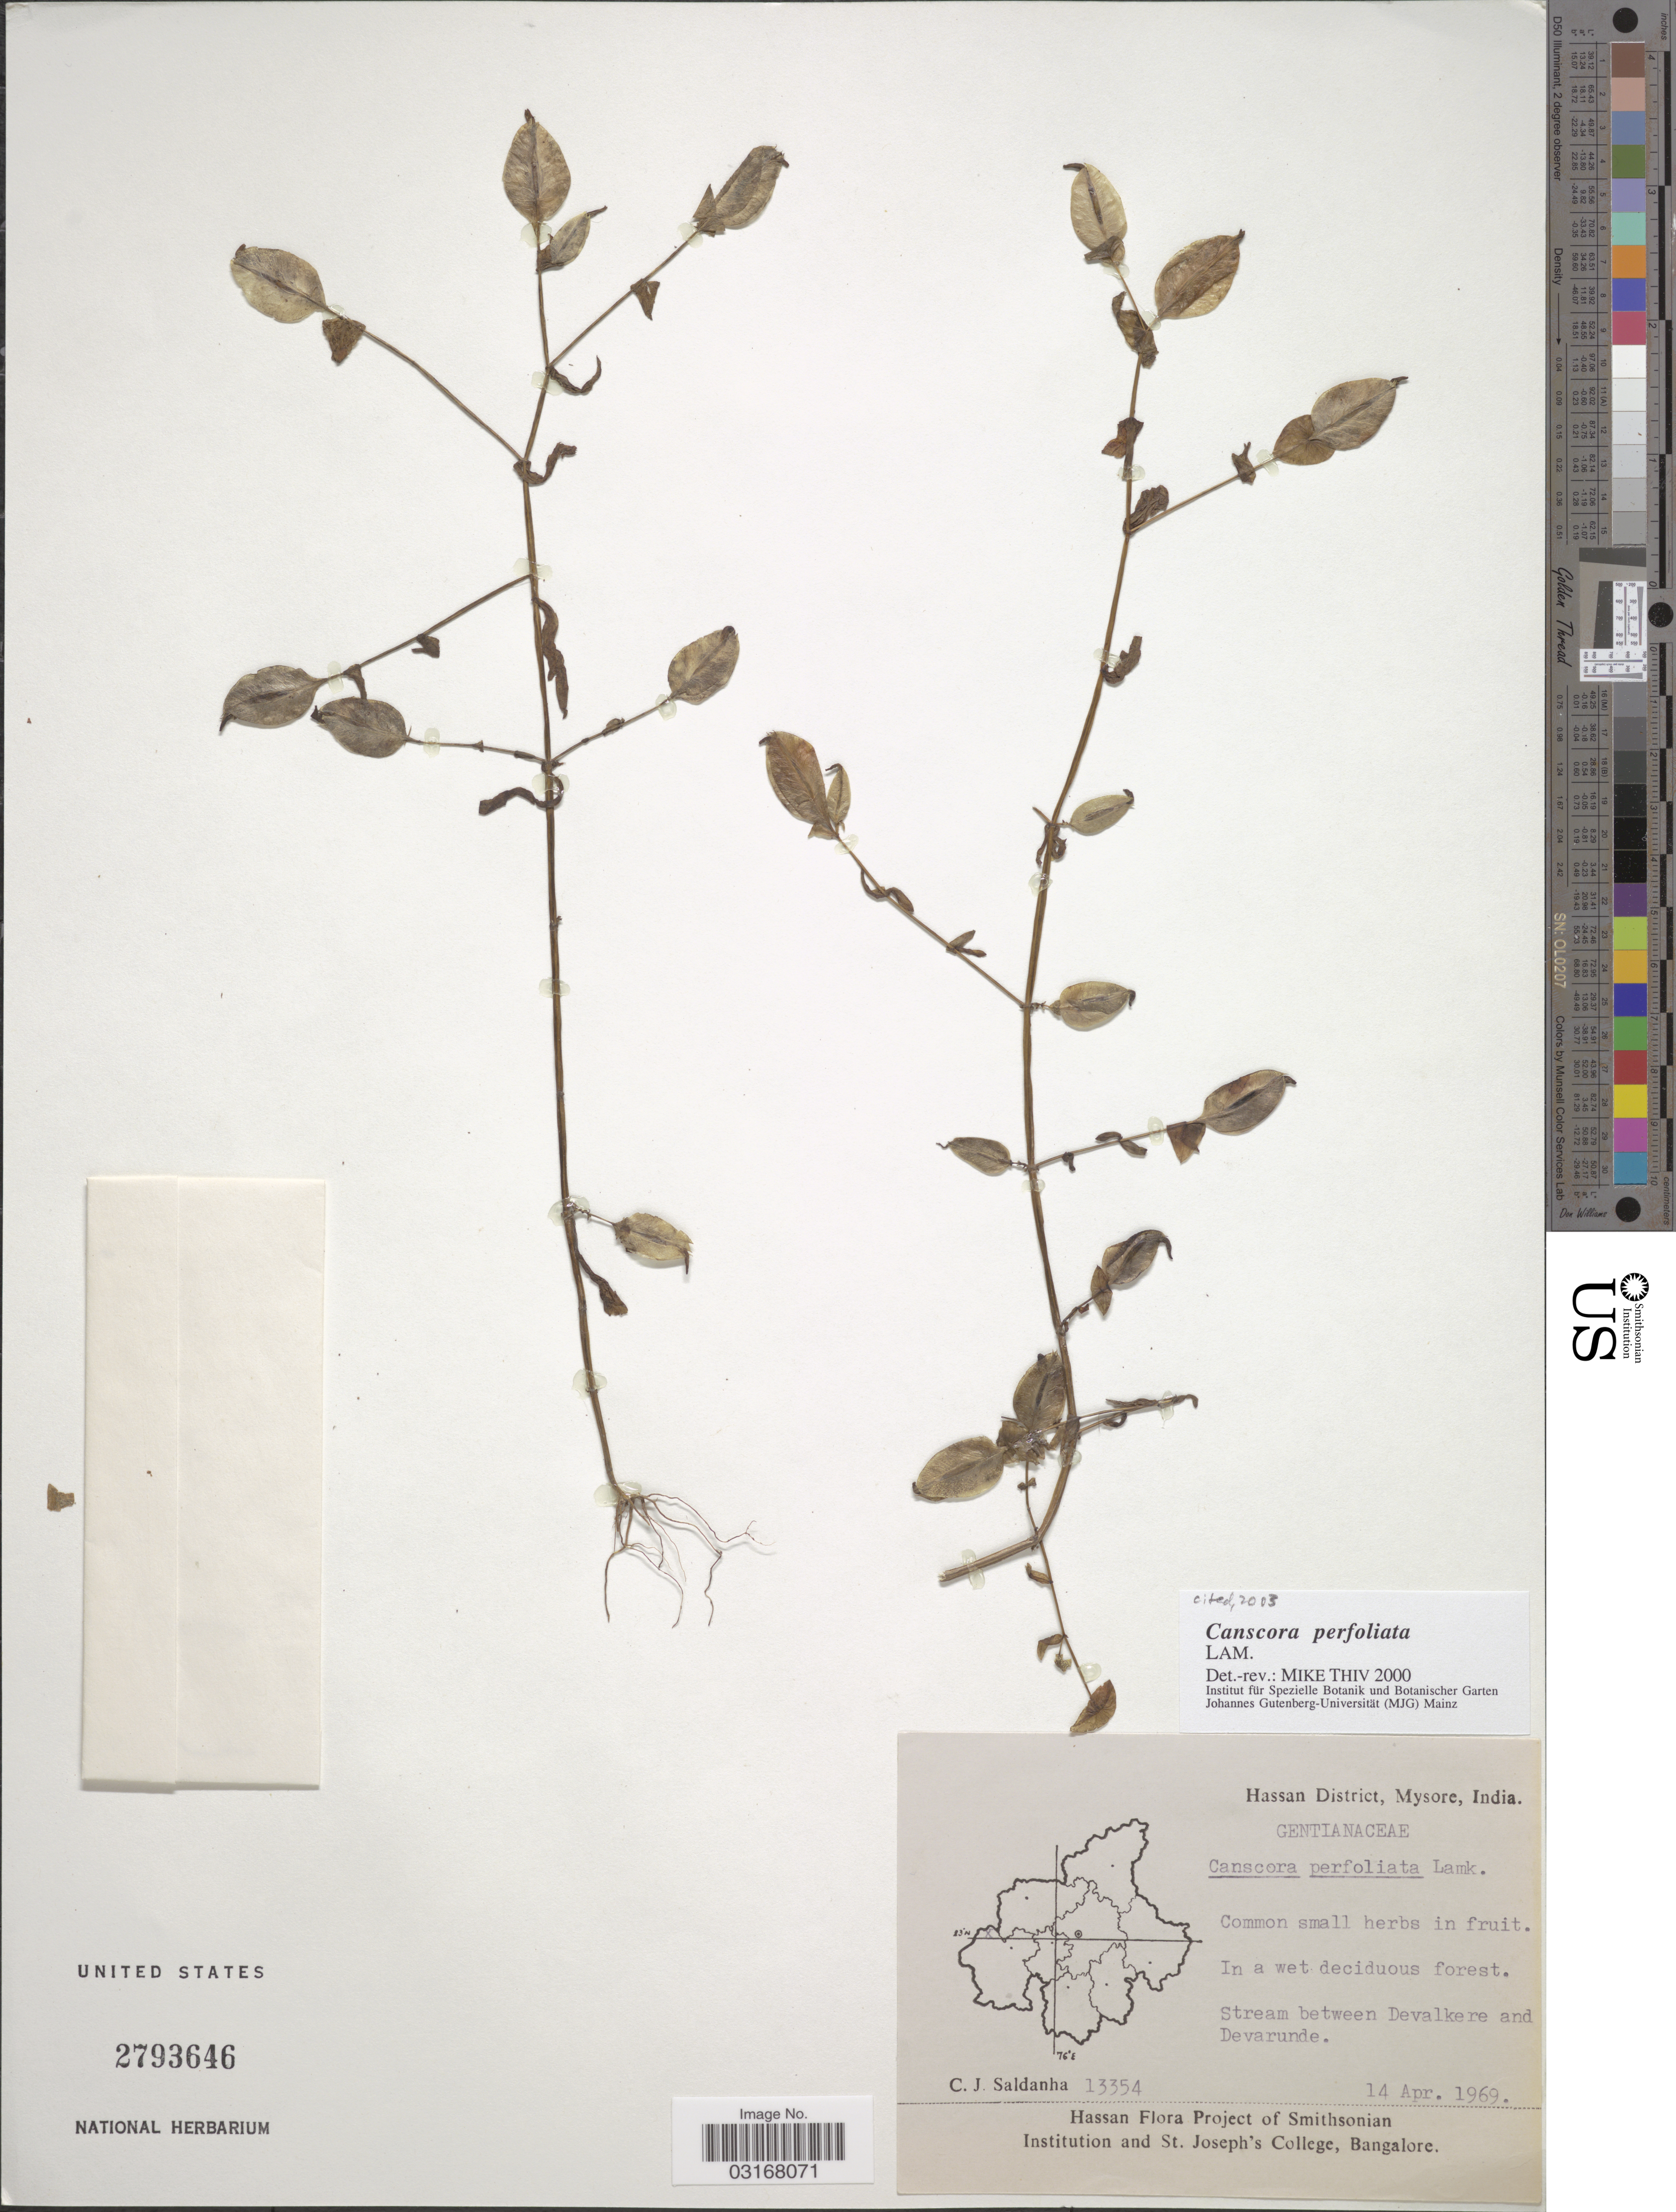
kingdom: Plantae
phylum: Tracheophyta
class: Magnoliopsida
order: Gentianales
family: Gentianaceae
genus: Canscora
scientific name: Canscora perfoliata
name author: Lam.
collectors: C. J. Saldanha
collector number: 13354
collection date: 1969-04-14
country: India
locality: Hassan District, Mysore. Stream between Devalkere and Devarunde.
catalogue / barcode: US 2793646